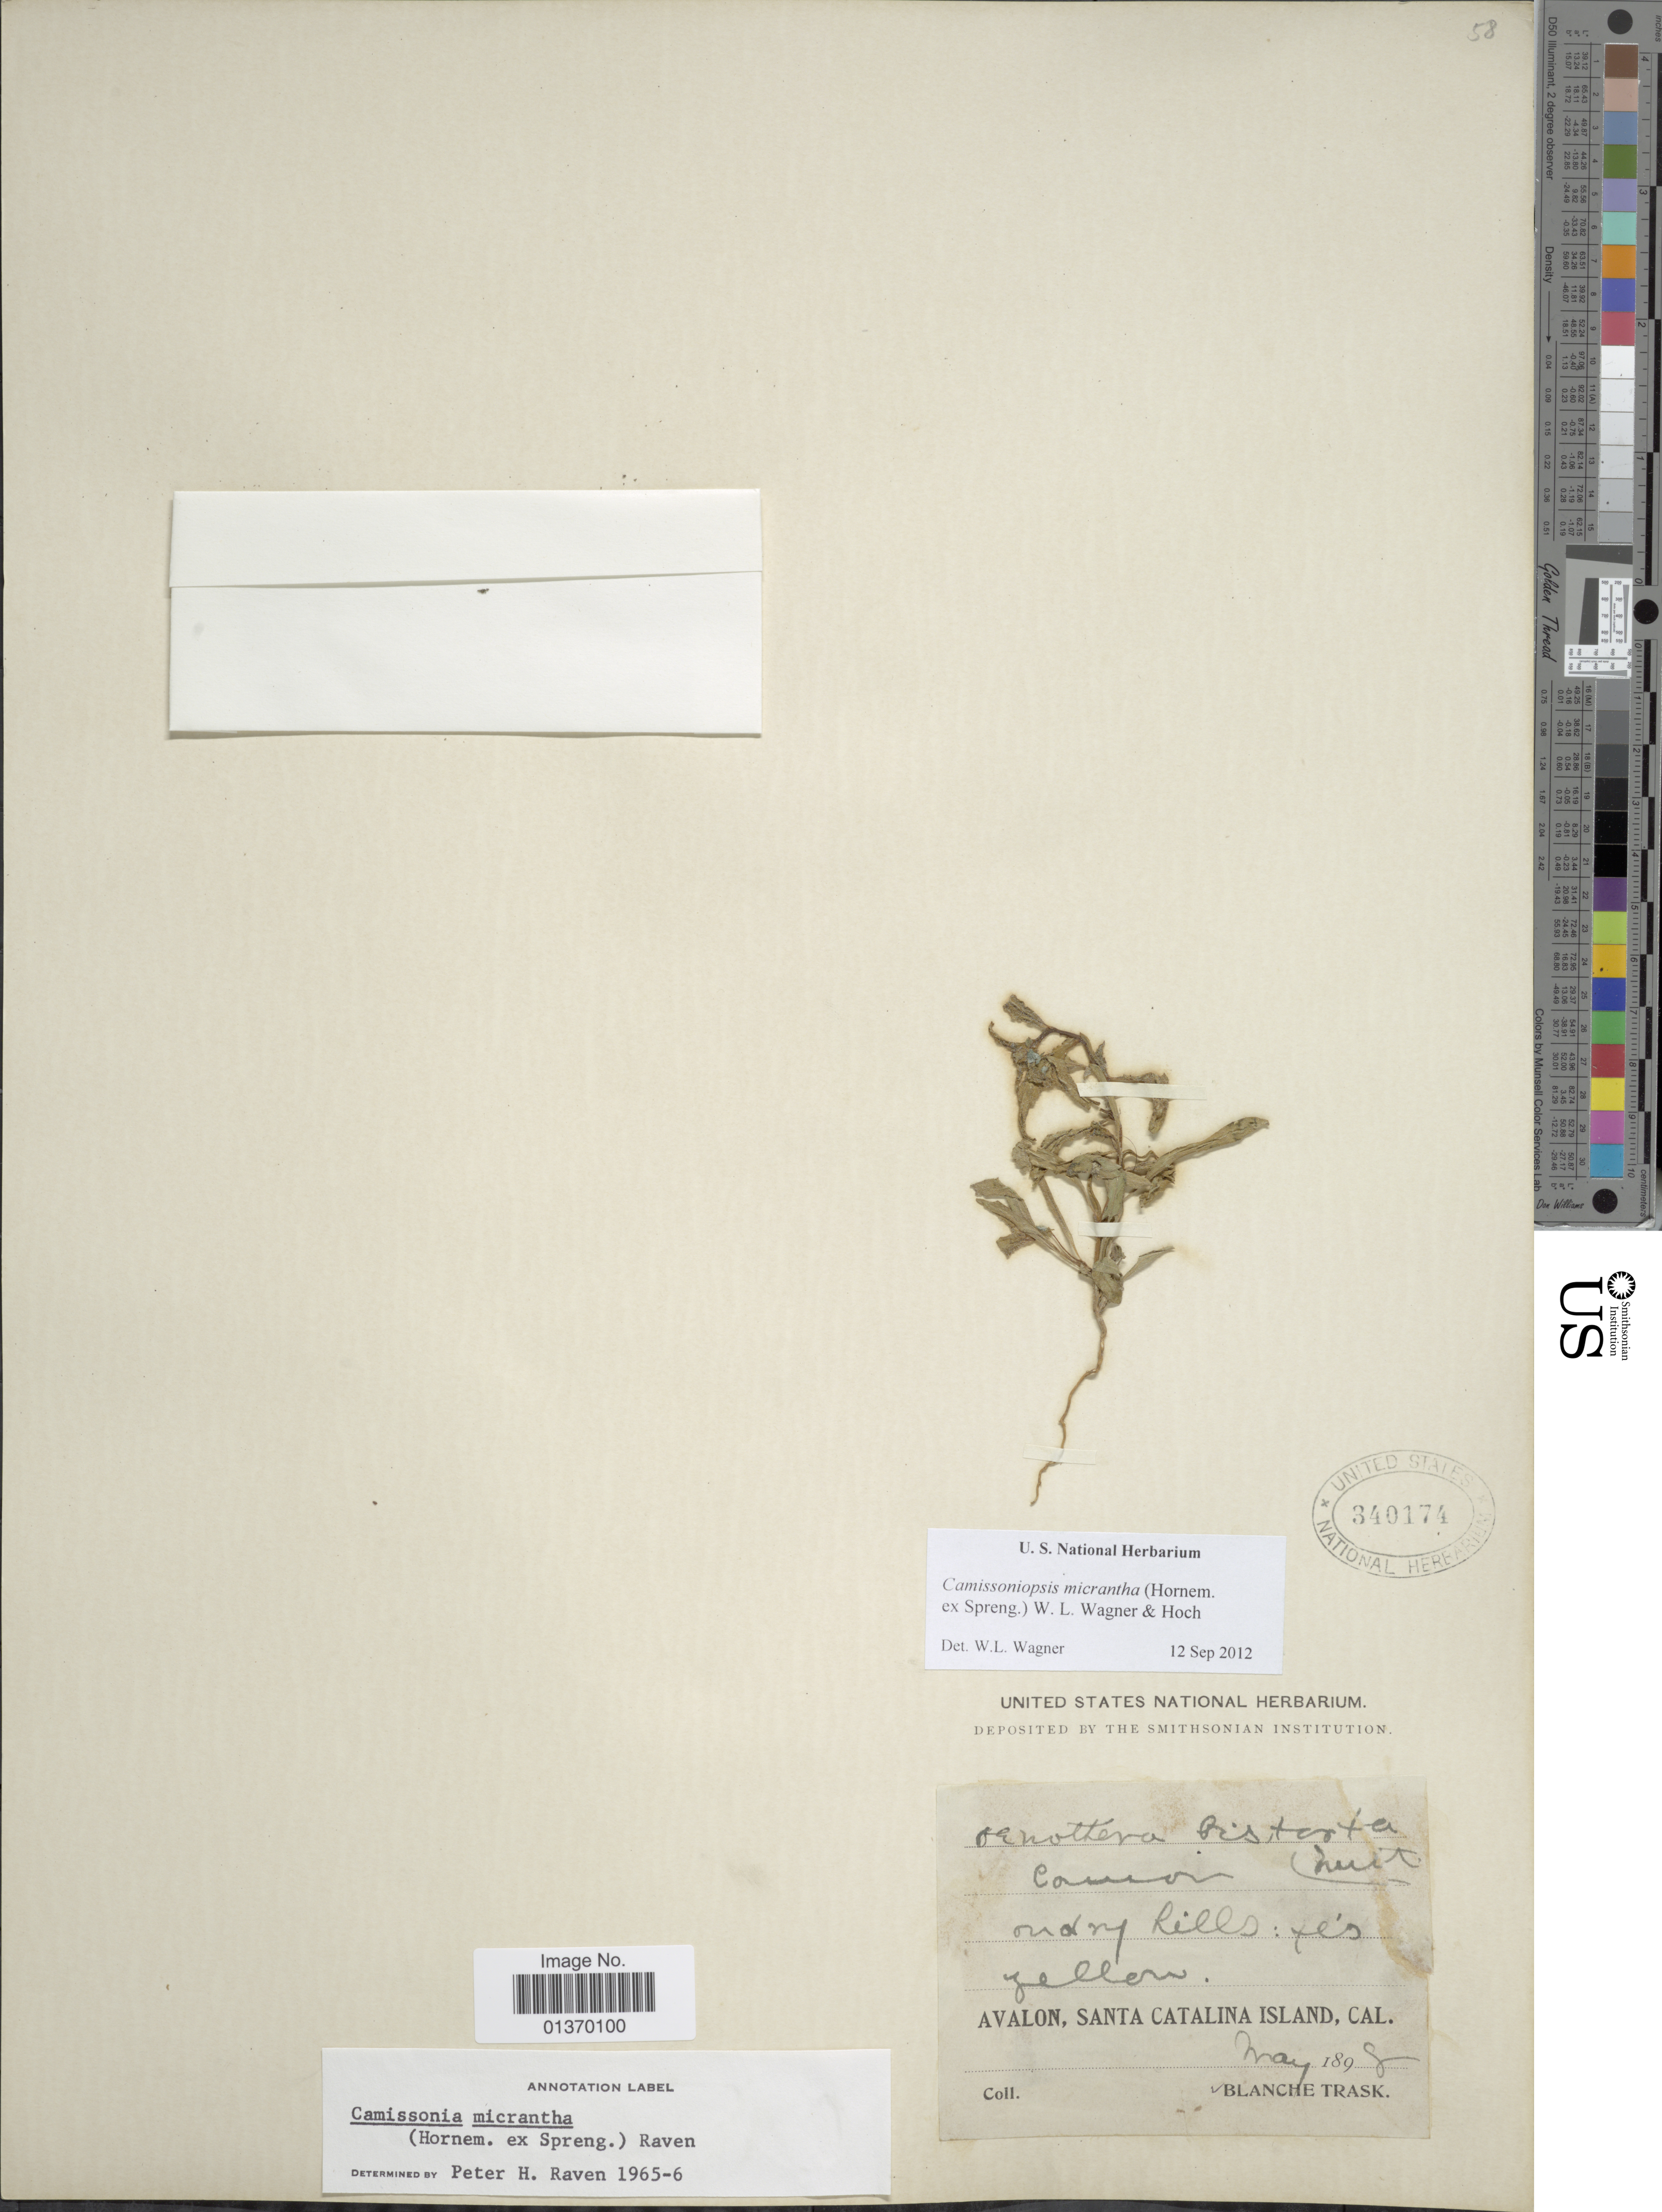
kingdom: Plantae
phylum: Tracheophyta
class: Magnoliopsida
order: Myrtales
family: Onagraceae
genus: Camissoniopsis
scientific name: Camissoniopsis micrantha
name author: (Hornem. ex Spreng.) W.L. Wagner & Hoch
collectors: B. Trask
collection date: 1898-05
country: United States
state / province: California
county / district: Los Angeles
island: Santa Catalina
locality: Avalon, Santa Catalina Island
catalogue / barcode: US 340174